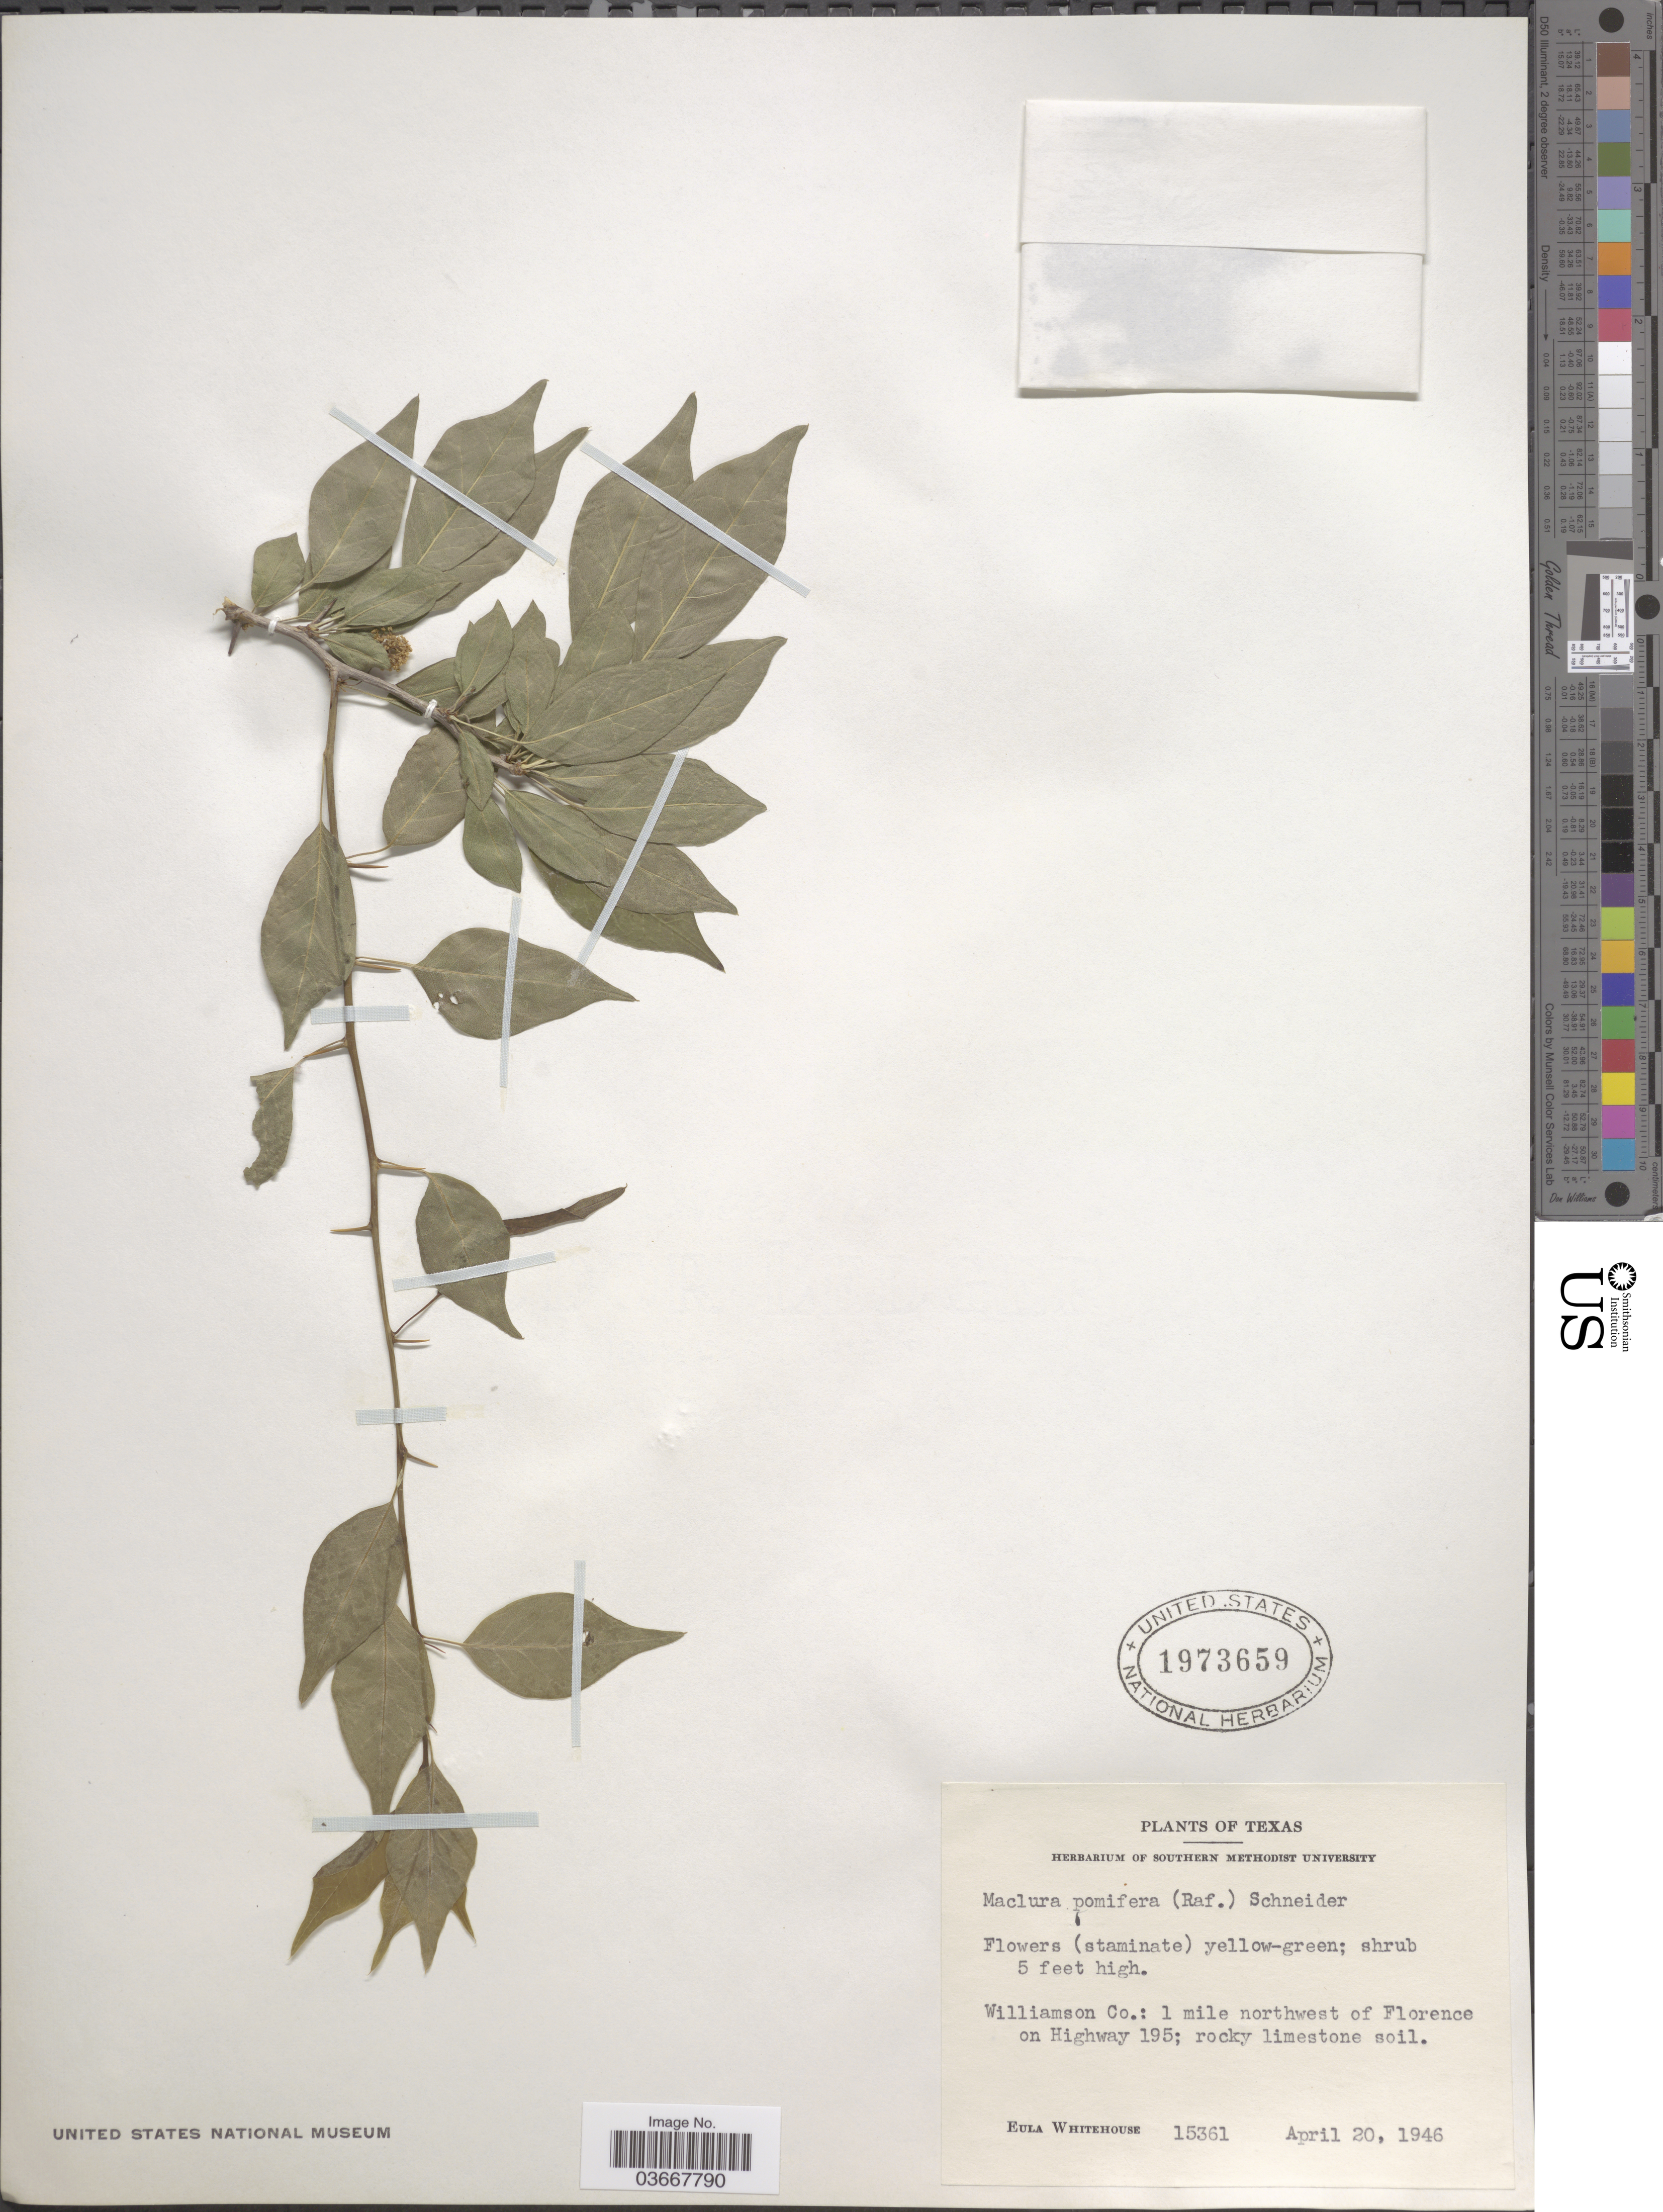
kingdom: Plantae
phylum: Tracheophyta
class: Magnoliopsida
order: Rosales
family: Moraceae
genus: Maclura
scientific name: Maclura pomifera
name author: (Raf.) C.K. Schneid.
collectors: E. Whitehouse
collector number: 15361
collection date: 1946-04-20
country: United States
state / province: Texas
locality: Williamson Co.: 1 mile northwest of Florence on Highway 195.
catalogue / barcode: US 1973659